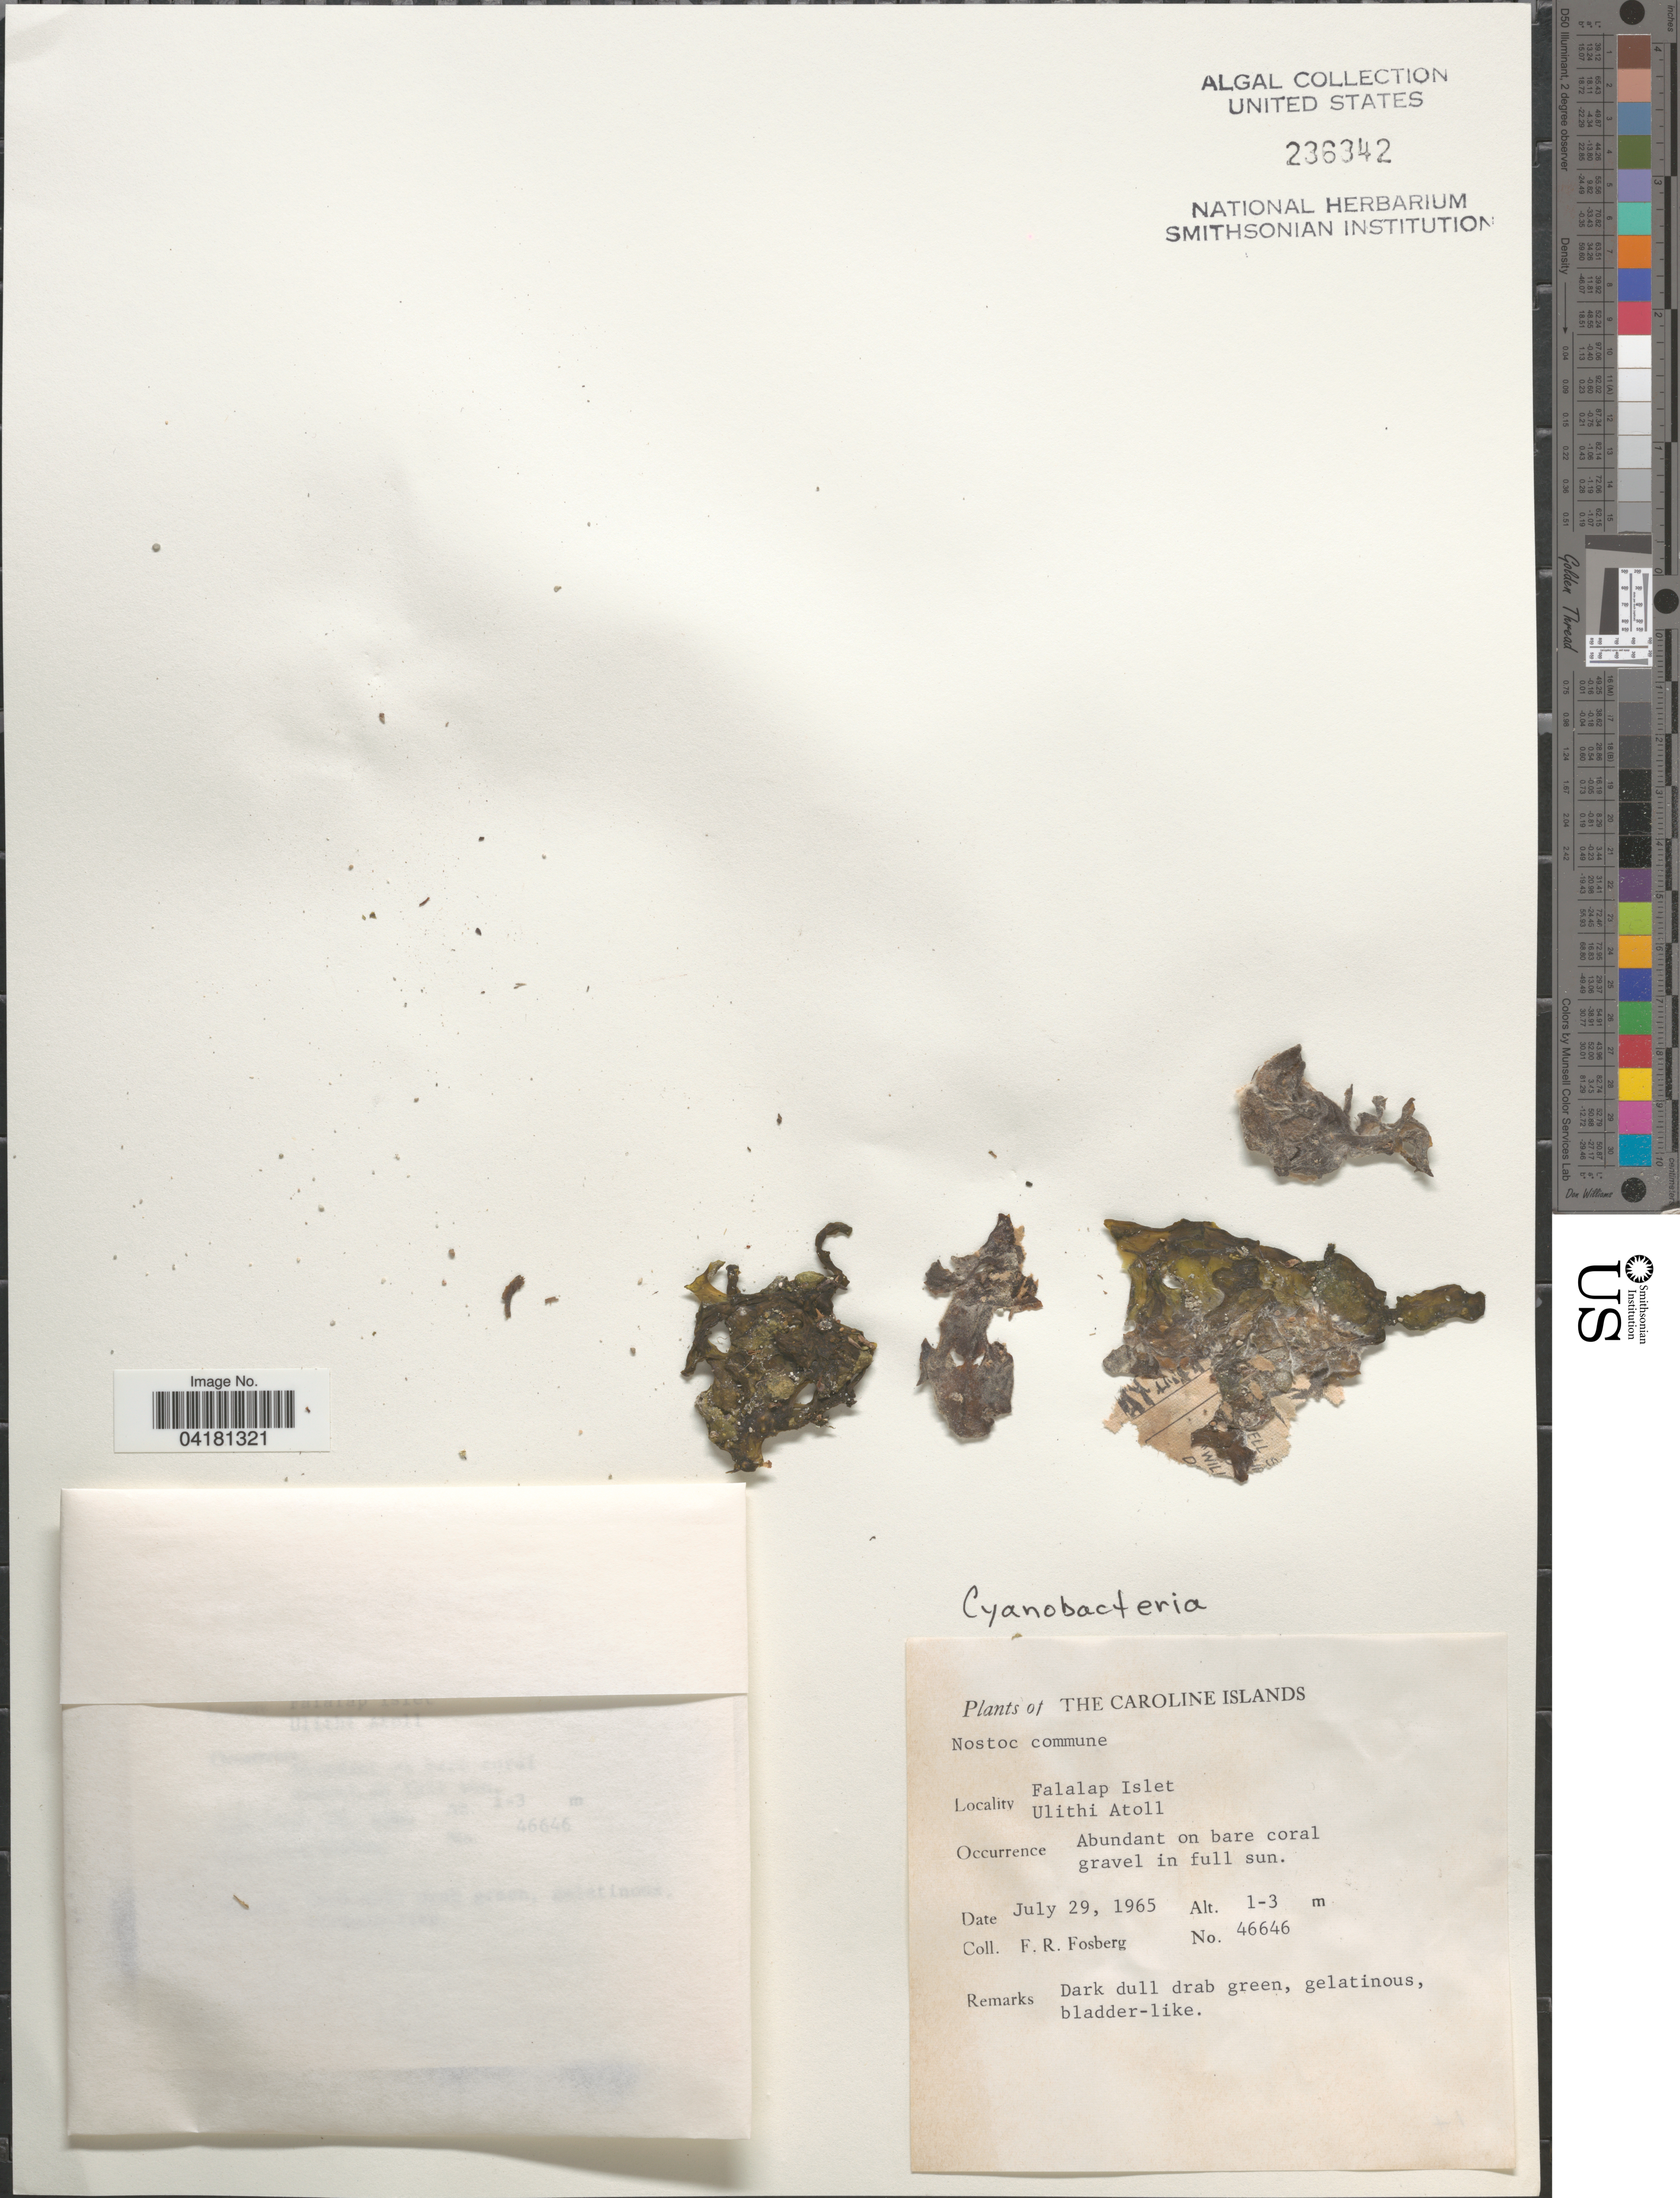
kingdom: Bacteria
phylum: Cyanobacteria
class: Cyanobacteriia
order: Cyanobacteriales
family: Nostocaceae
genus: Nostoc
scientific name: Nostoc commune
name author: Vaucher ex Bornet & Flahault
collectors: F. R. Fosberg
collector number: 46646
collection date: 1965-07-29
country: Micronesia, Federated States of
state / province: Yap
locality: Caroline Islands. Falalap Islet. Ulithi Atoll.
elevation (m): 1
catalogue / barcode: US 236342